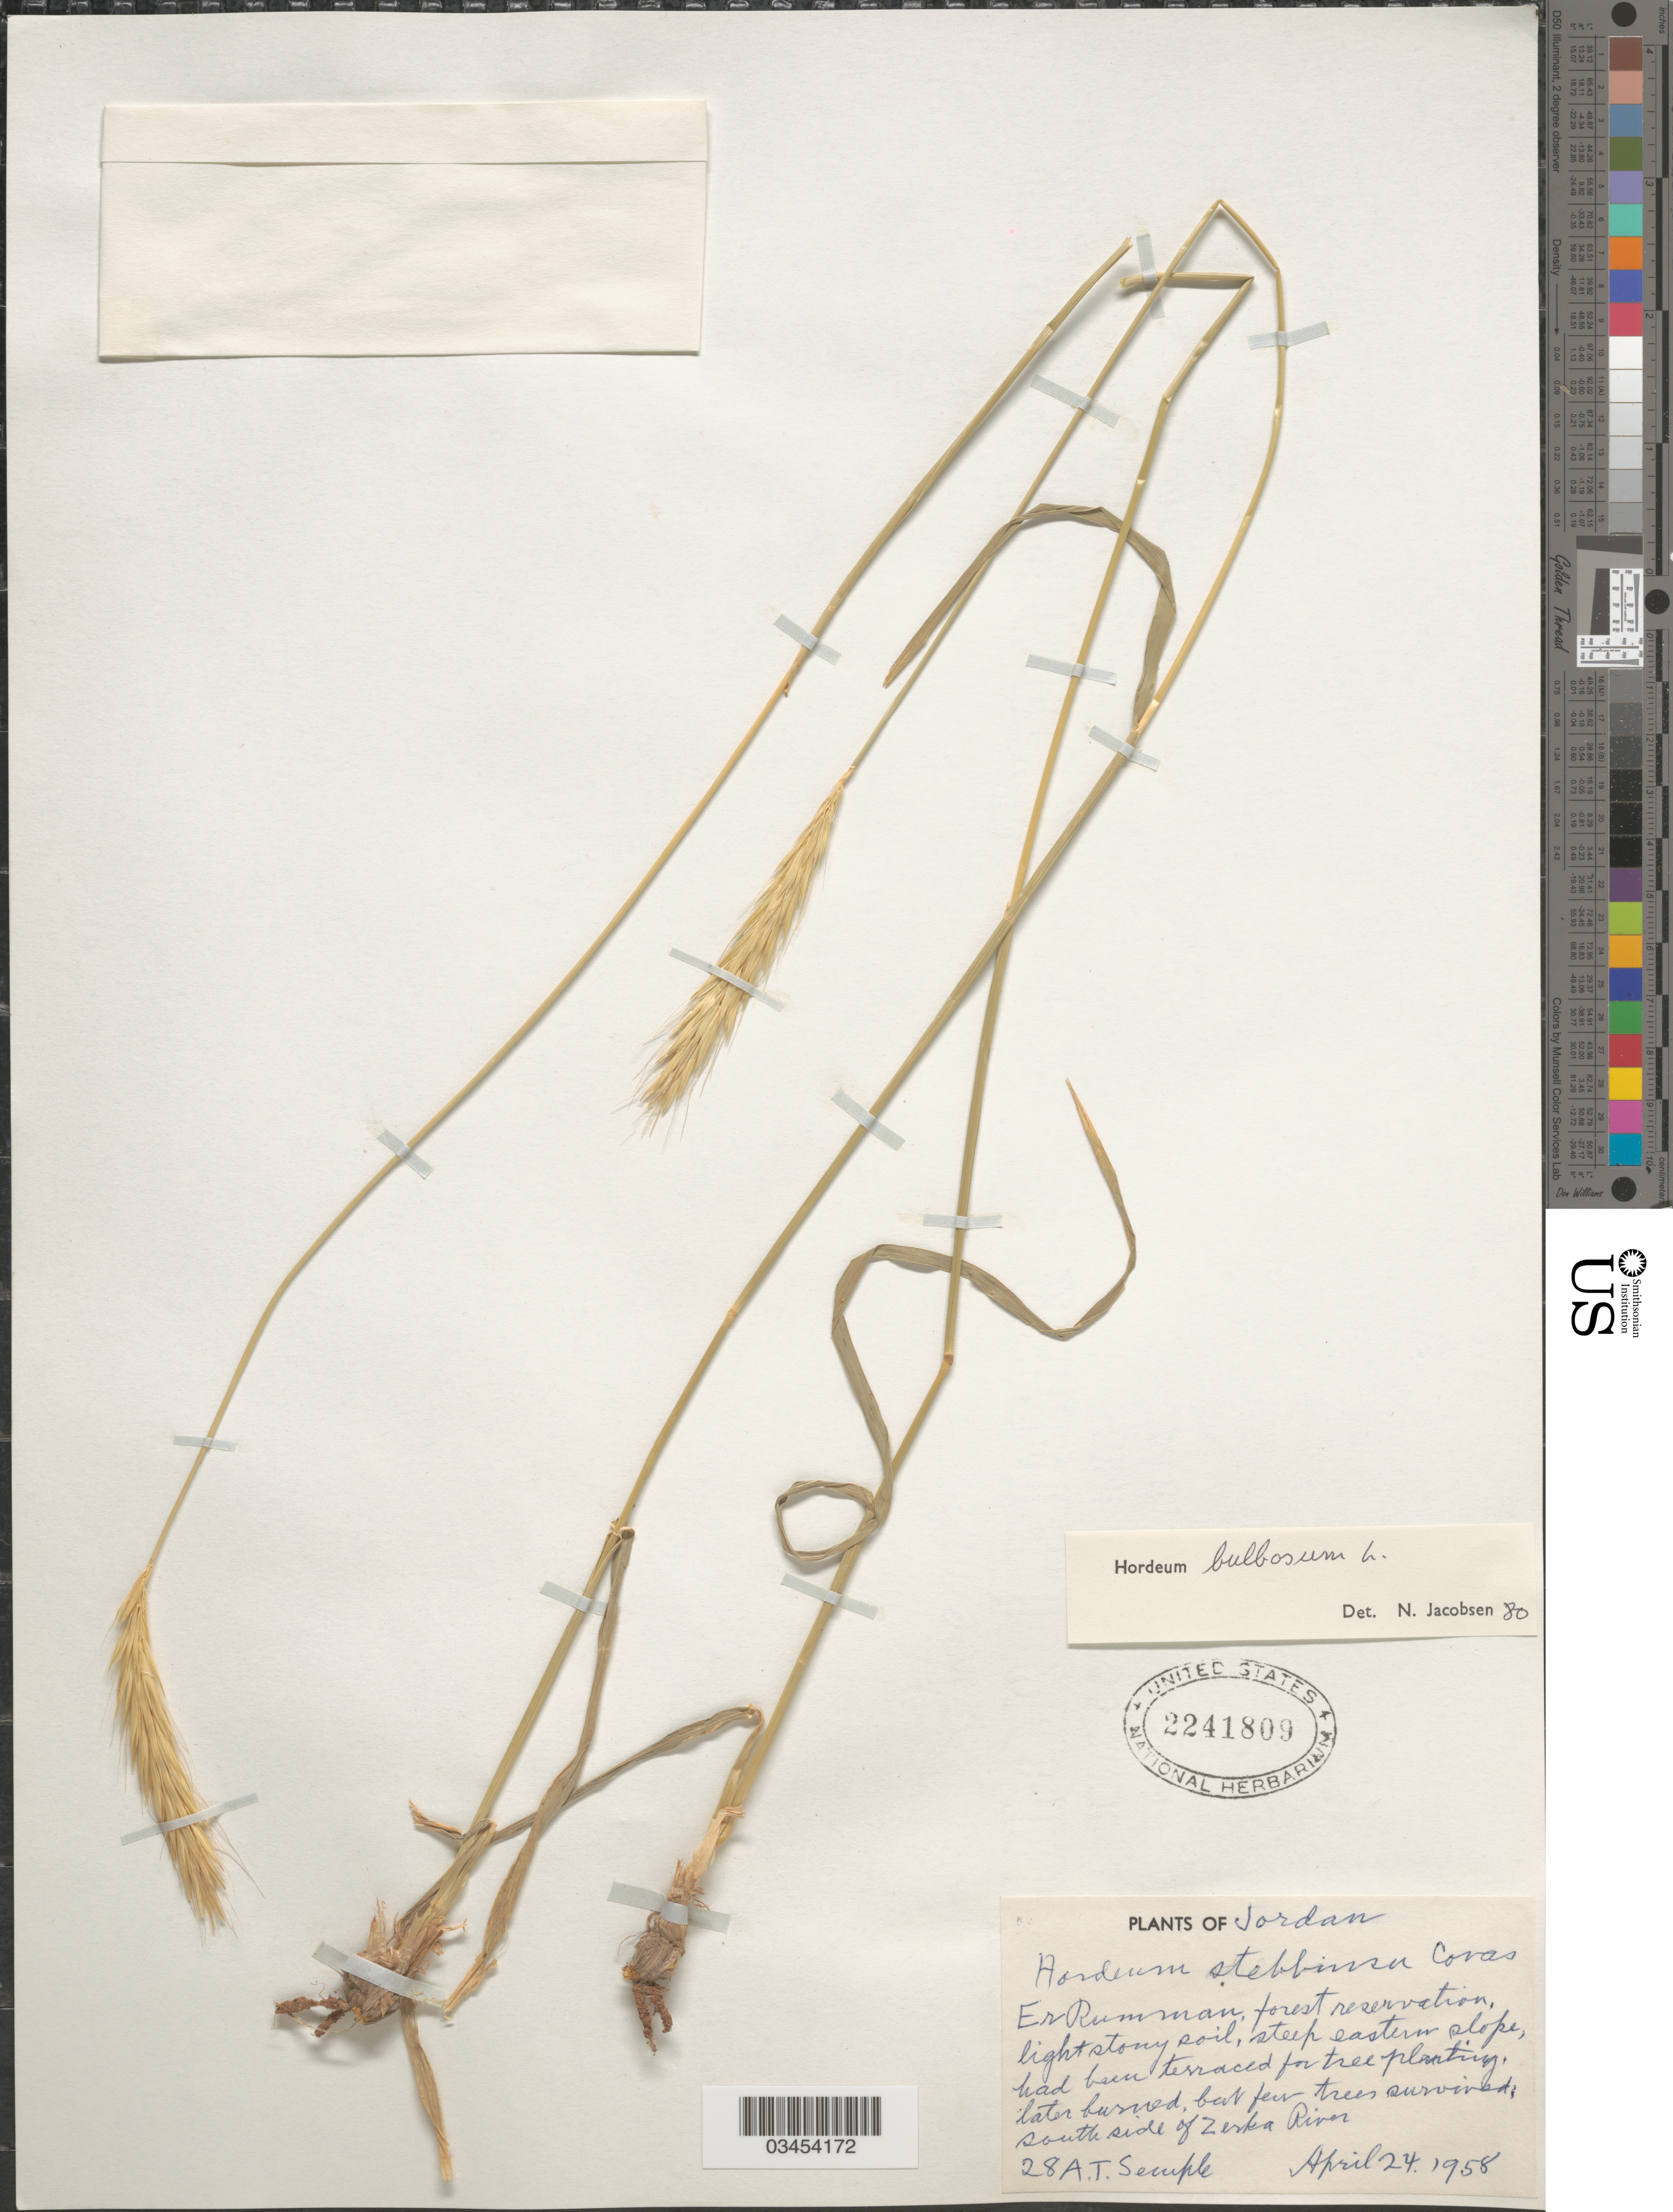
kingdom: Plantae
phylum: Tracheophyta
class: Liliopsida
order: Poales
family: Poaceae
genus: Hordeum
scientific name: Hordeum bulbosum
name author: L.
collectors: A. Semple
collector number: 28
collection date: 1958-04-24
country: Jordan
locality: South side of Zerka River.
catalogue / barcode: US 2241809